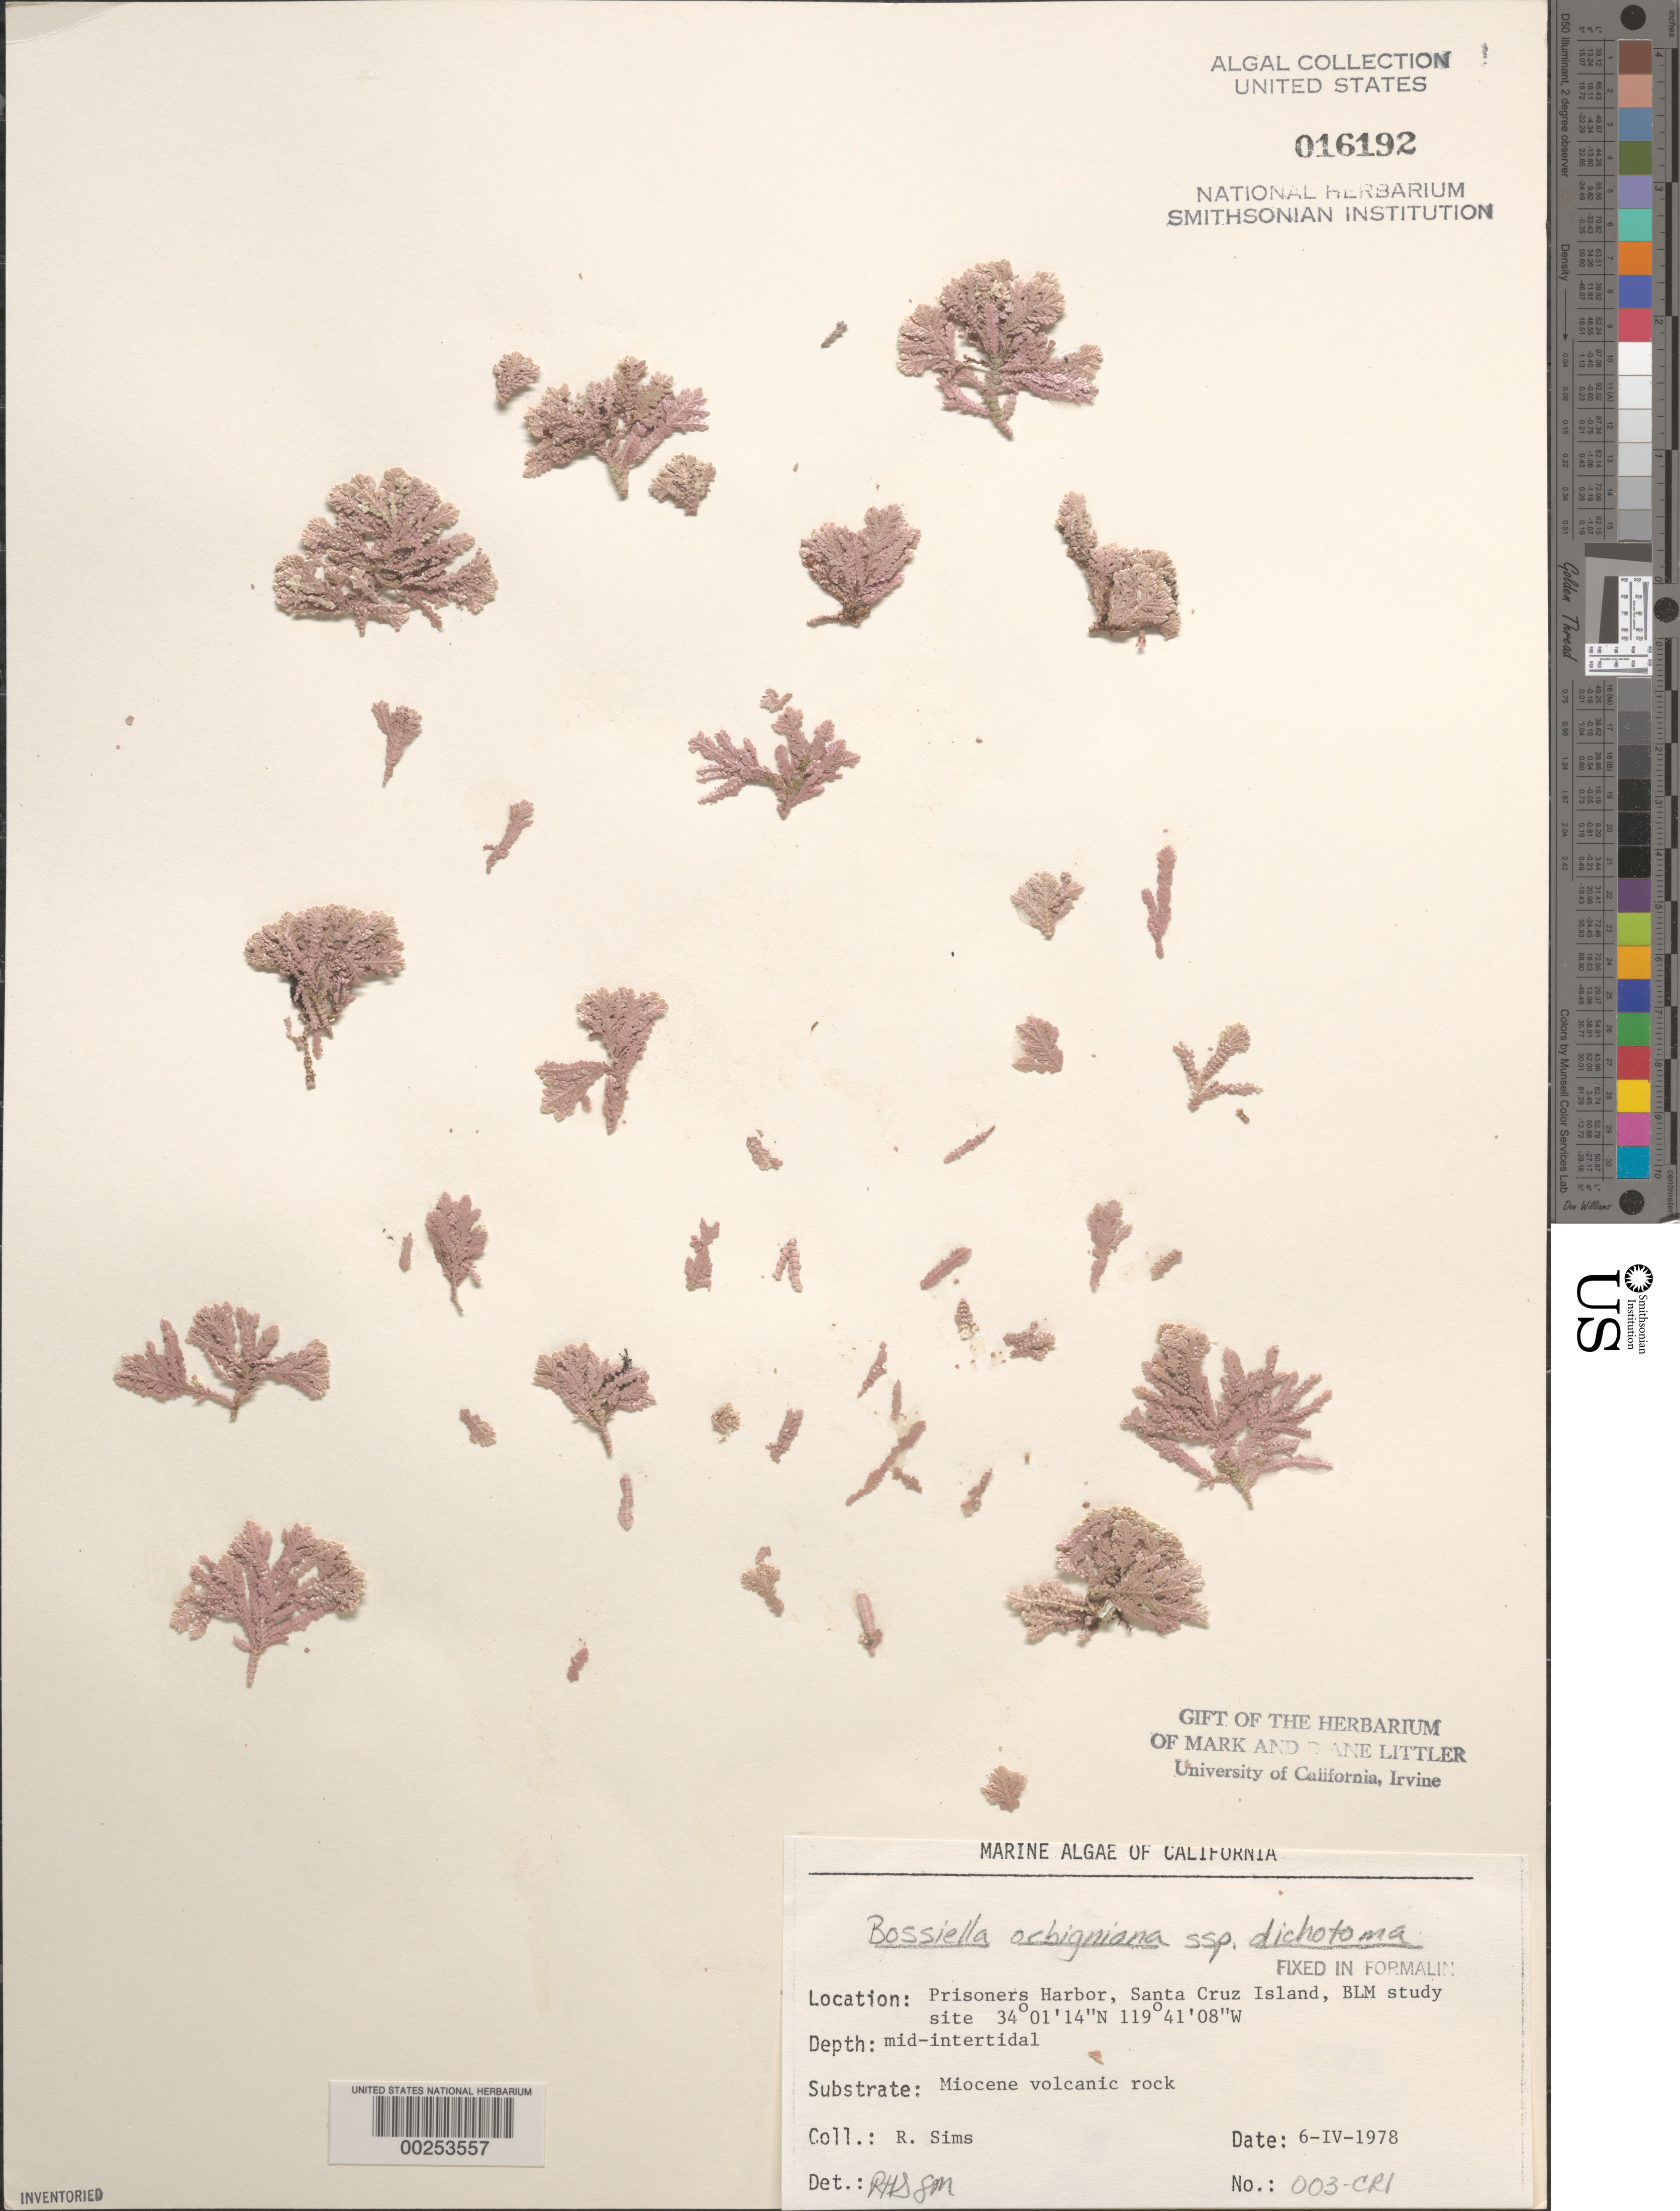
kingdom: Plantae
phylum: Rhodophyta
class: Florideophyceae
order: Corallinales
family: Corallinaceae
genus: Bossiella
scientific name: Bossiella orbigniana subsp. dichotoma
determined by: Sims, Robert H.; Murray, S. N.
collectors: R. H. Sims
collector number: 003-cri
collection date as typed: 06 Apr 1978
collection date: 1978-04-06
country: United States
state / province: California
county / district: Santa Barbara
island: Santa Cruz Island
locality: Prisoners Harbor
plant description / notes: BLM-SOCALBIGHT Rocky Intertidal Survey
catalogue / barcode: US 16192